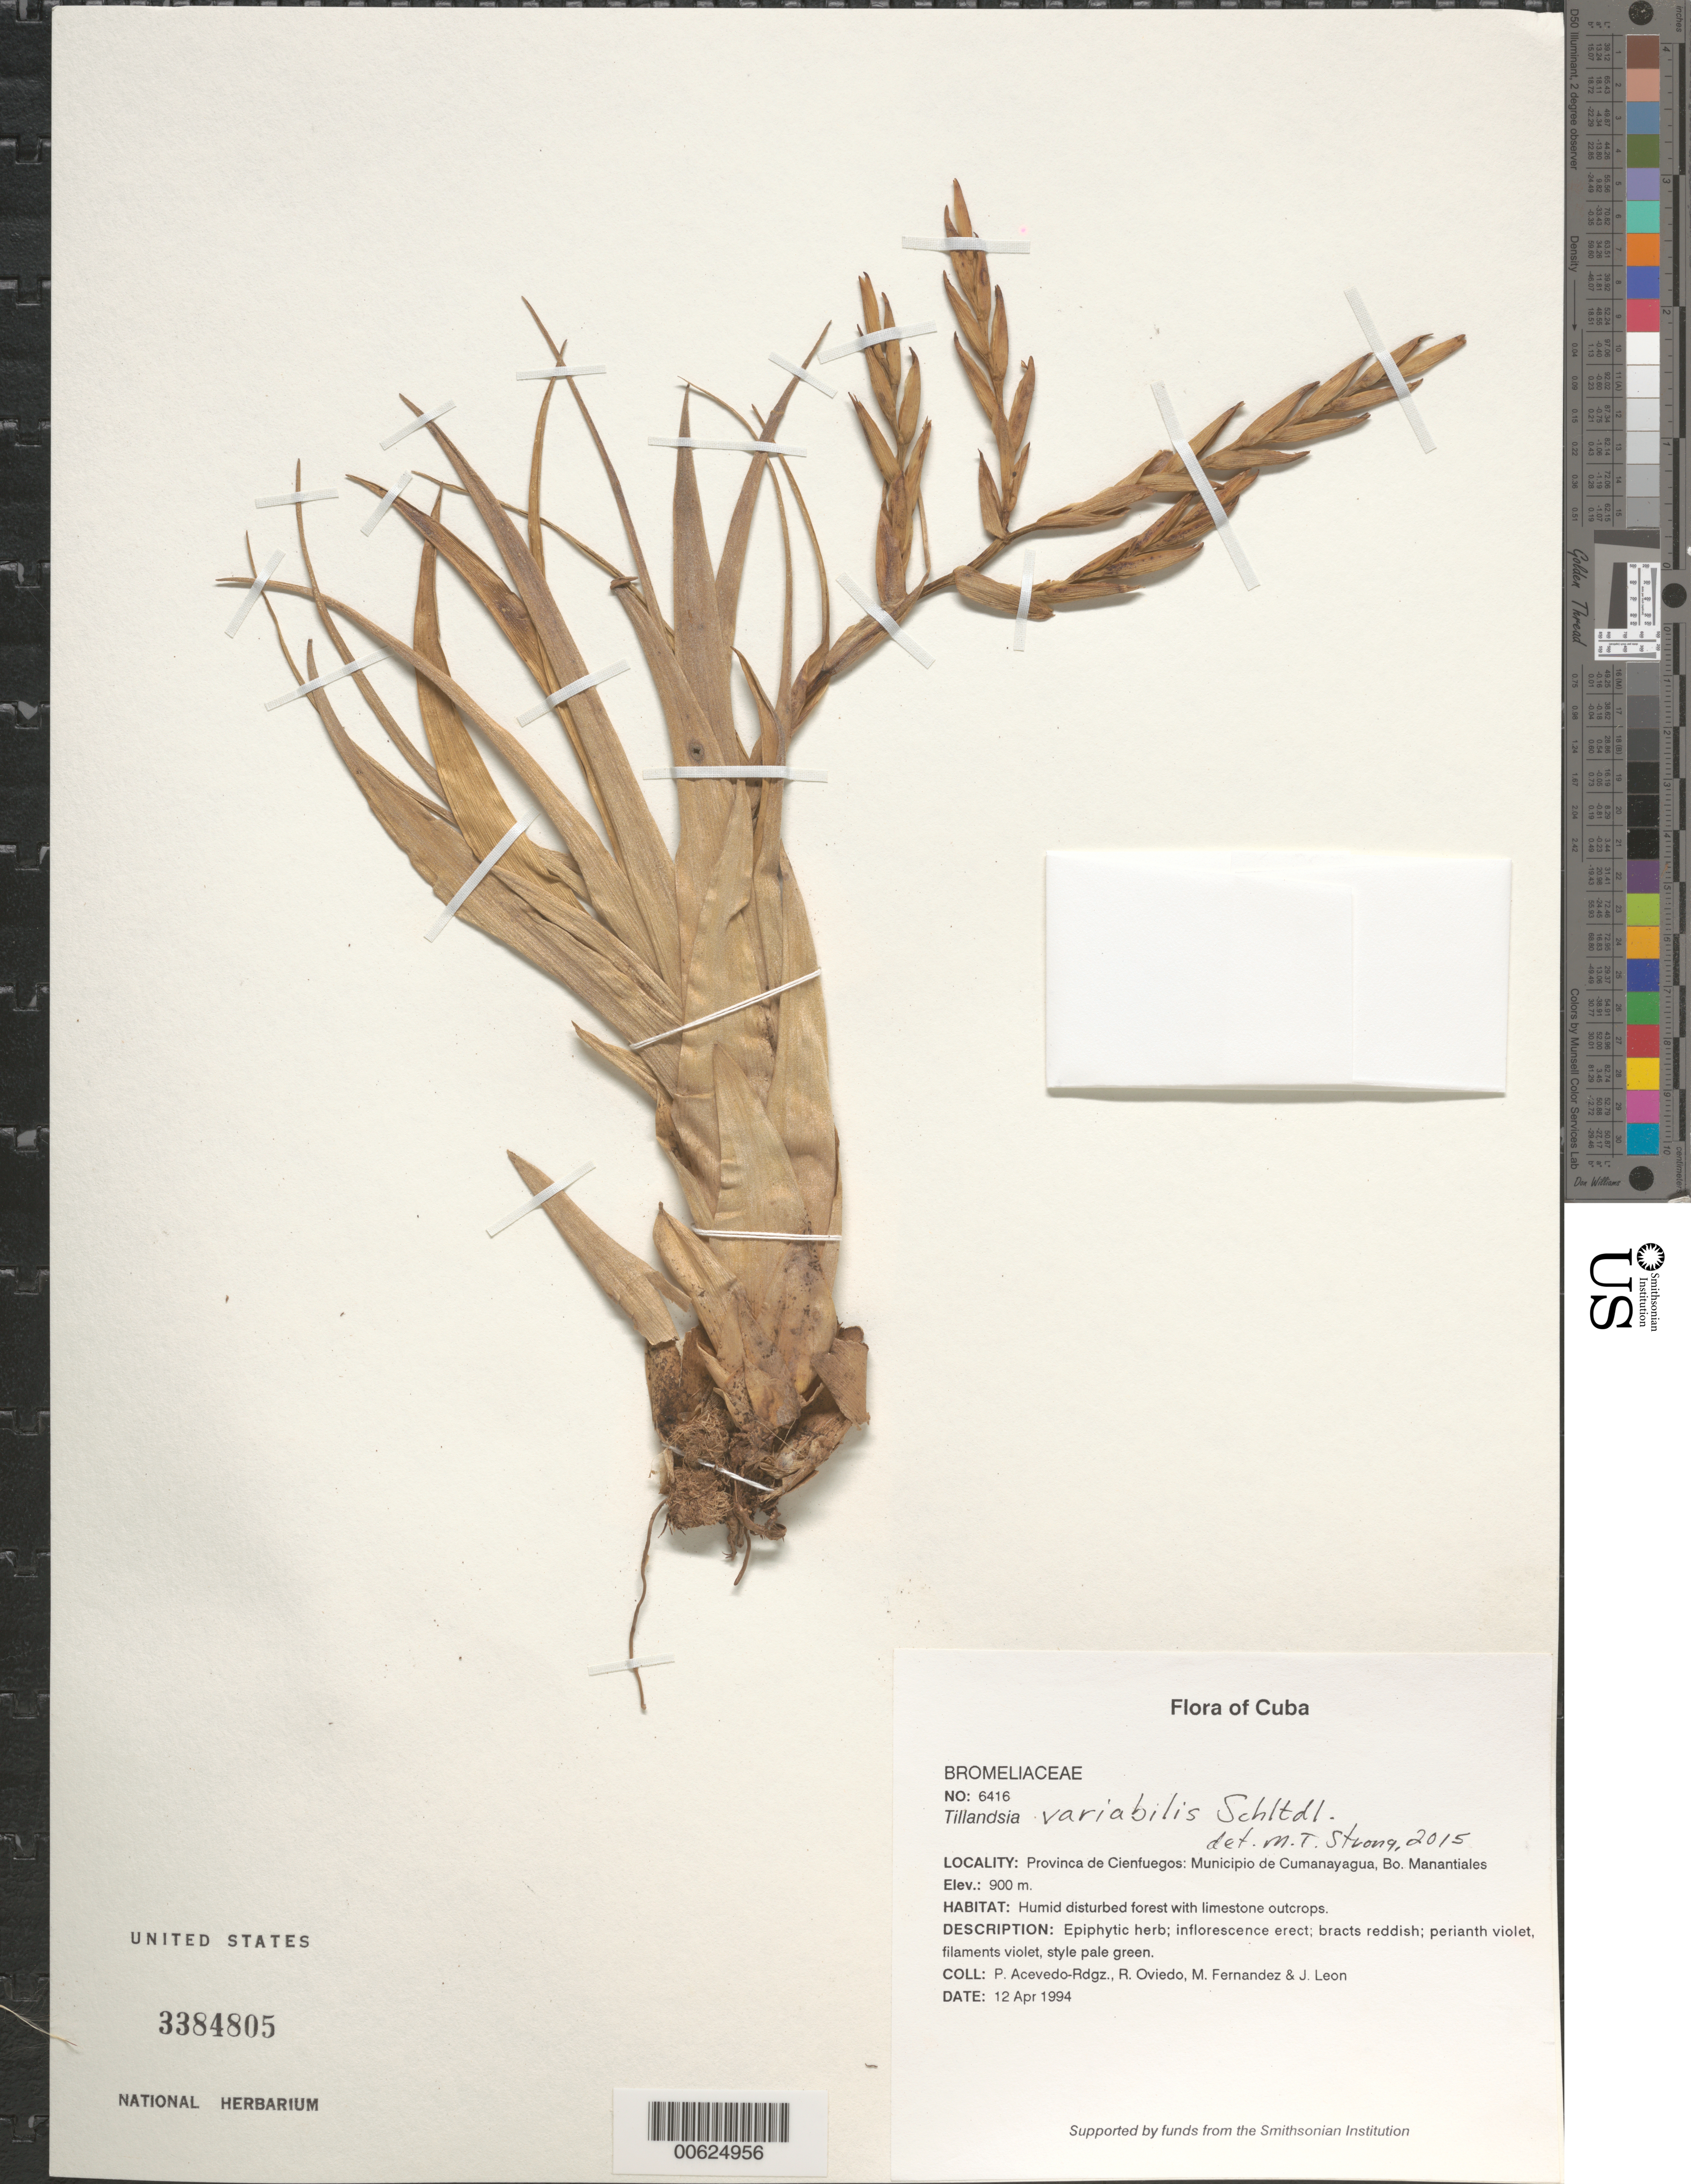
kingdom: Plantae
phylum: Tracheophyta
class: Liliopsida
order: Poales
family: Bromeliaceae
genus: Tillandsia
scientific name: Tillandsia variabilis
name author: Schltdl.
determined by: Strong, M. T., (US), Smithsonian Institution - National Museum of Natural History (UNITED STATES)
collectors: P. Acevedo-Rodr., R. Oviedo, M. Fernández & J. León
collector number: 6416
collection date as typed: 12 Apr 1994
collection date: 1994-04-12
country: Cuba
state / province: Cienfuegos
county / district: Municipio de Cumanayagua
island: Cuba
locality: Bo Manantiales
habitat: Humid disturbed forest with limestone outcrops.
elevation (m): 900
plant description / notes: NY, SEL, US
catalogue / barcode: US 3384805